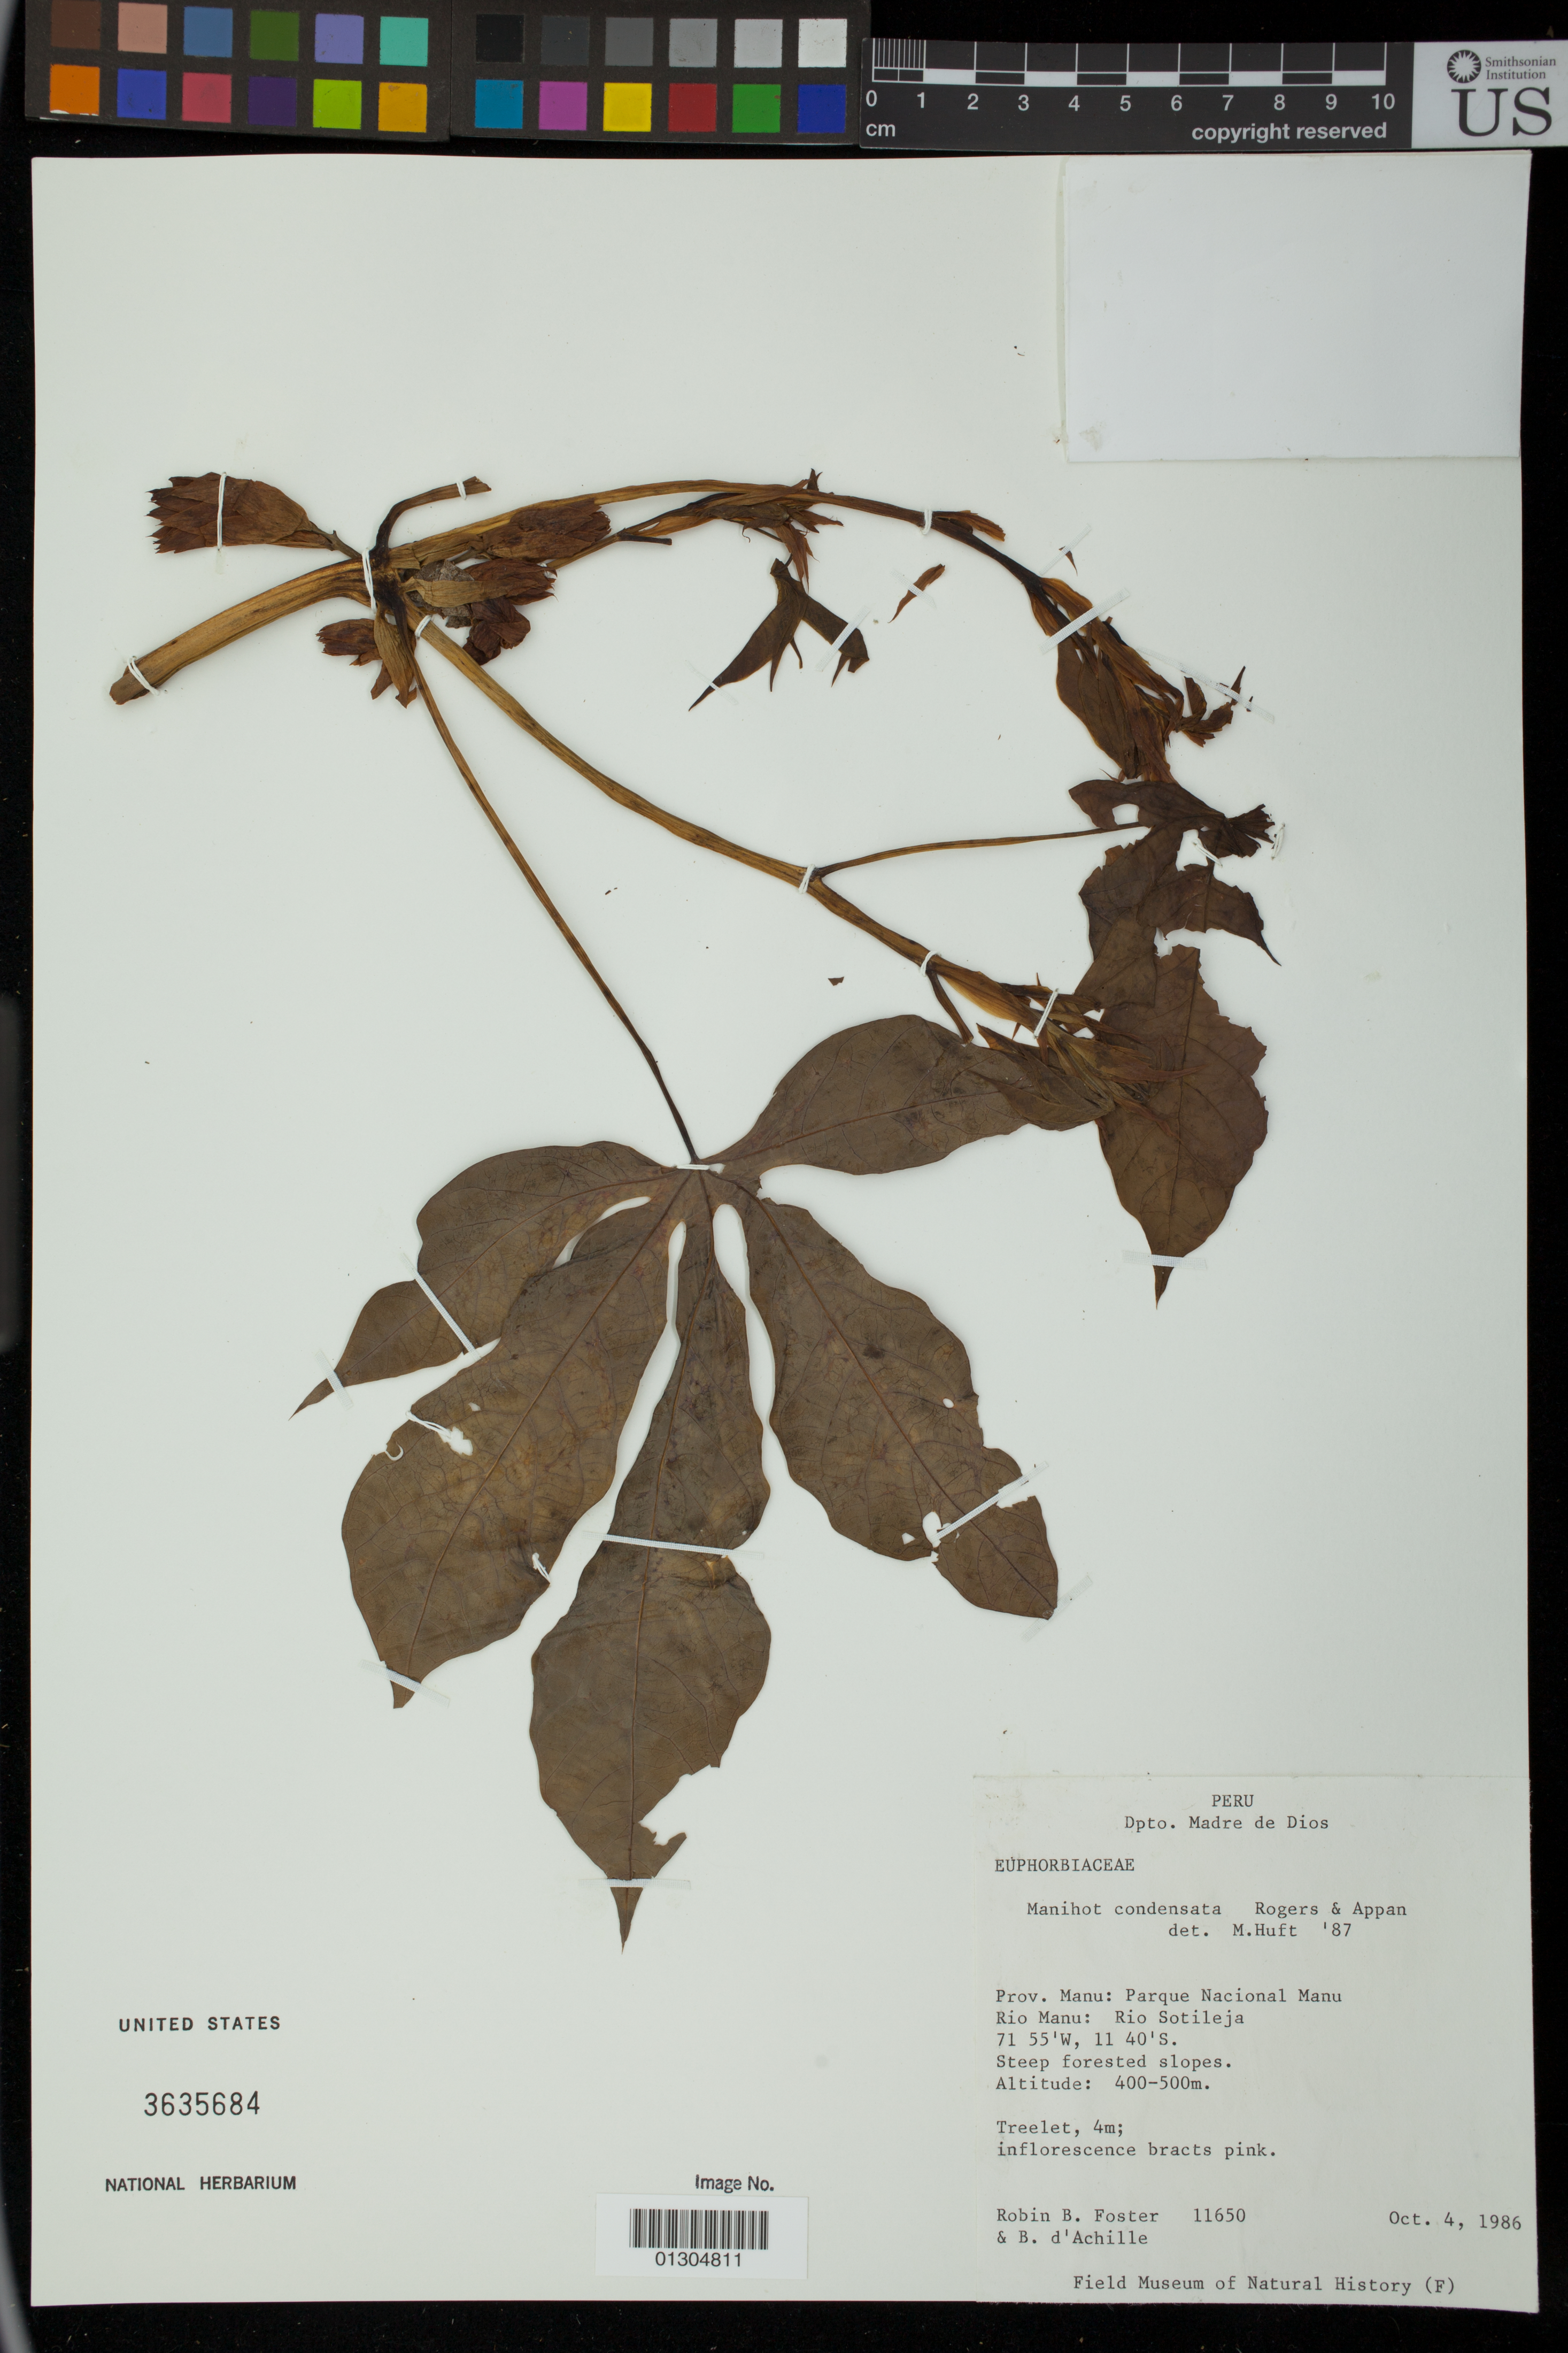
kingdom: Plantae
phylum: Tracheophyta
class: Magnoliopsida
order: Malpighiales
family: Euphorbiaceae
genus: Manihot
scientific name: Manihot condensata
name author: D.J. Rogers & Appan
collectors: R. B. Foster & B. d'Achille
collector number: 11650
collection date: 1986-10-04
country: Peru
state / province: Madre de Dios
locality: Prov. Manu: Parque Nacional Manu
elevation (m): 400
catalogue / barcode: US 3635684